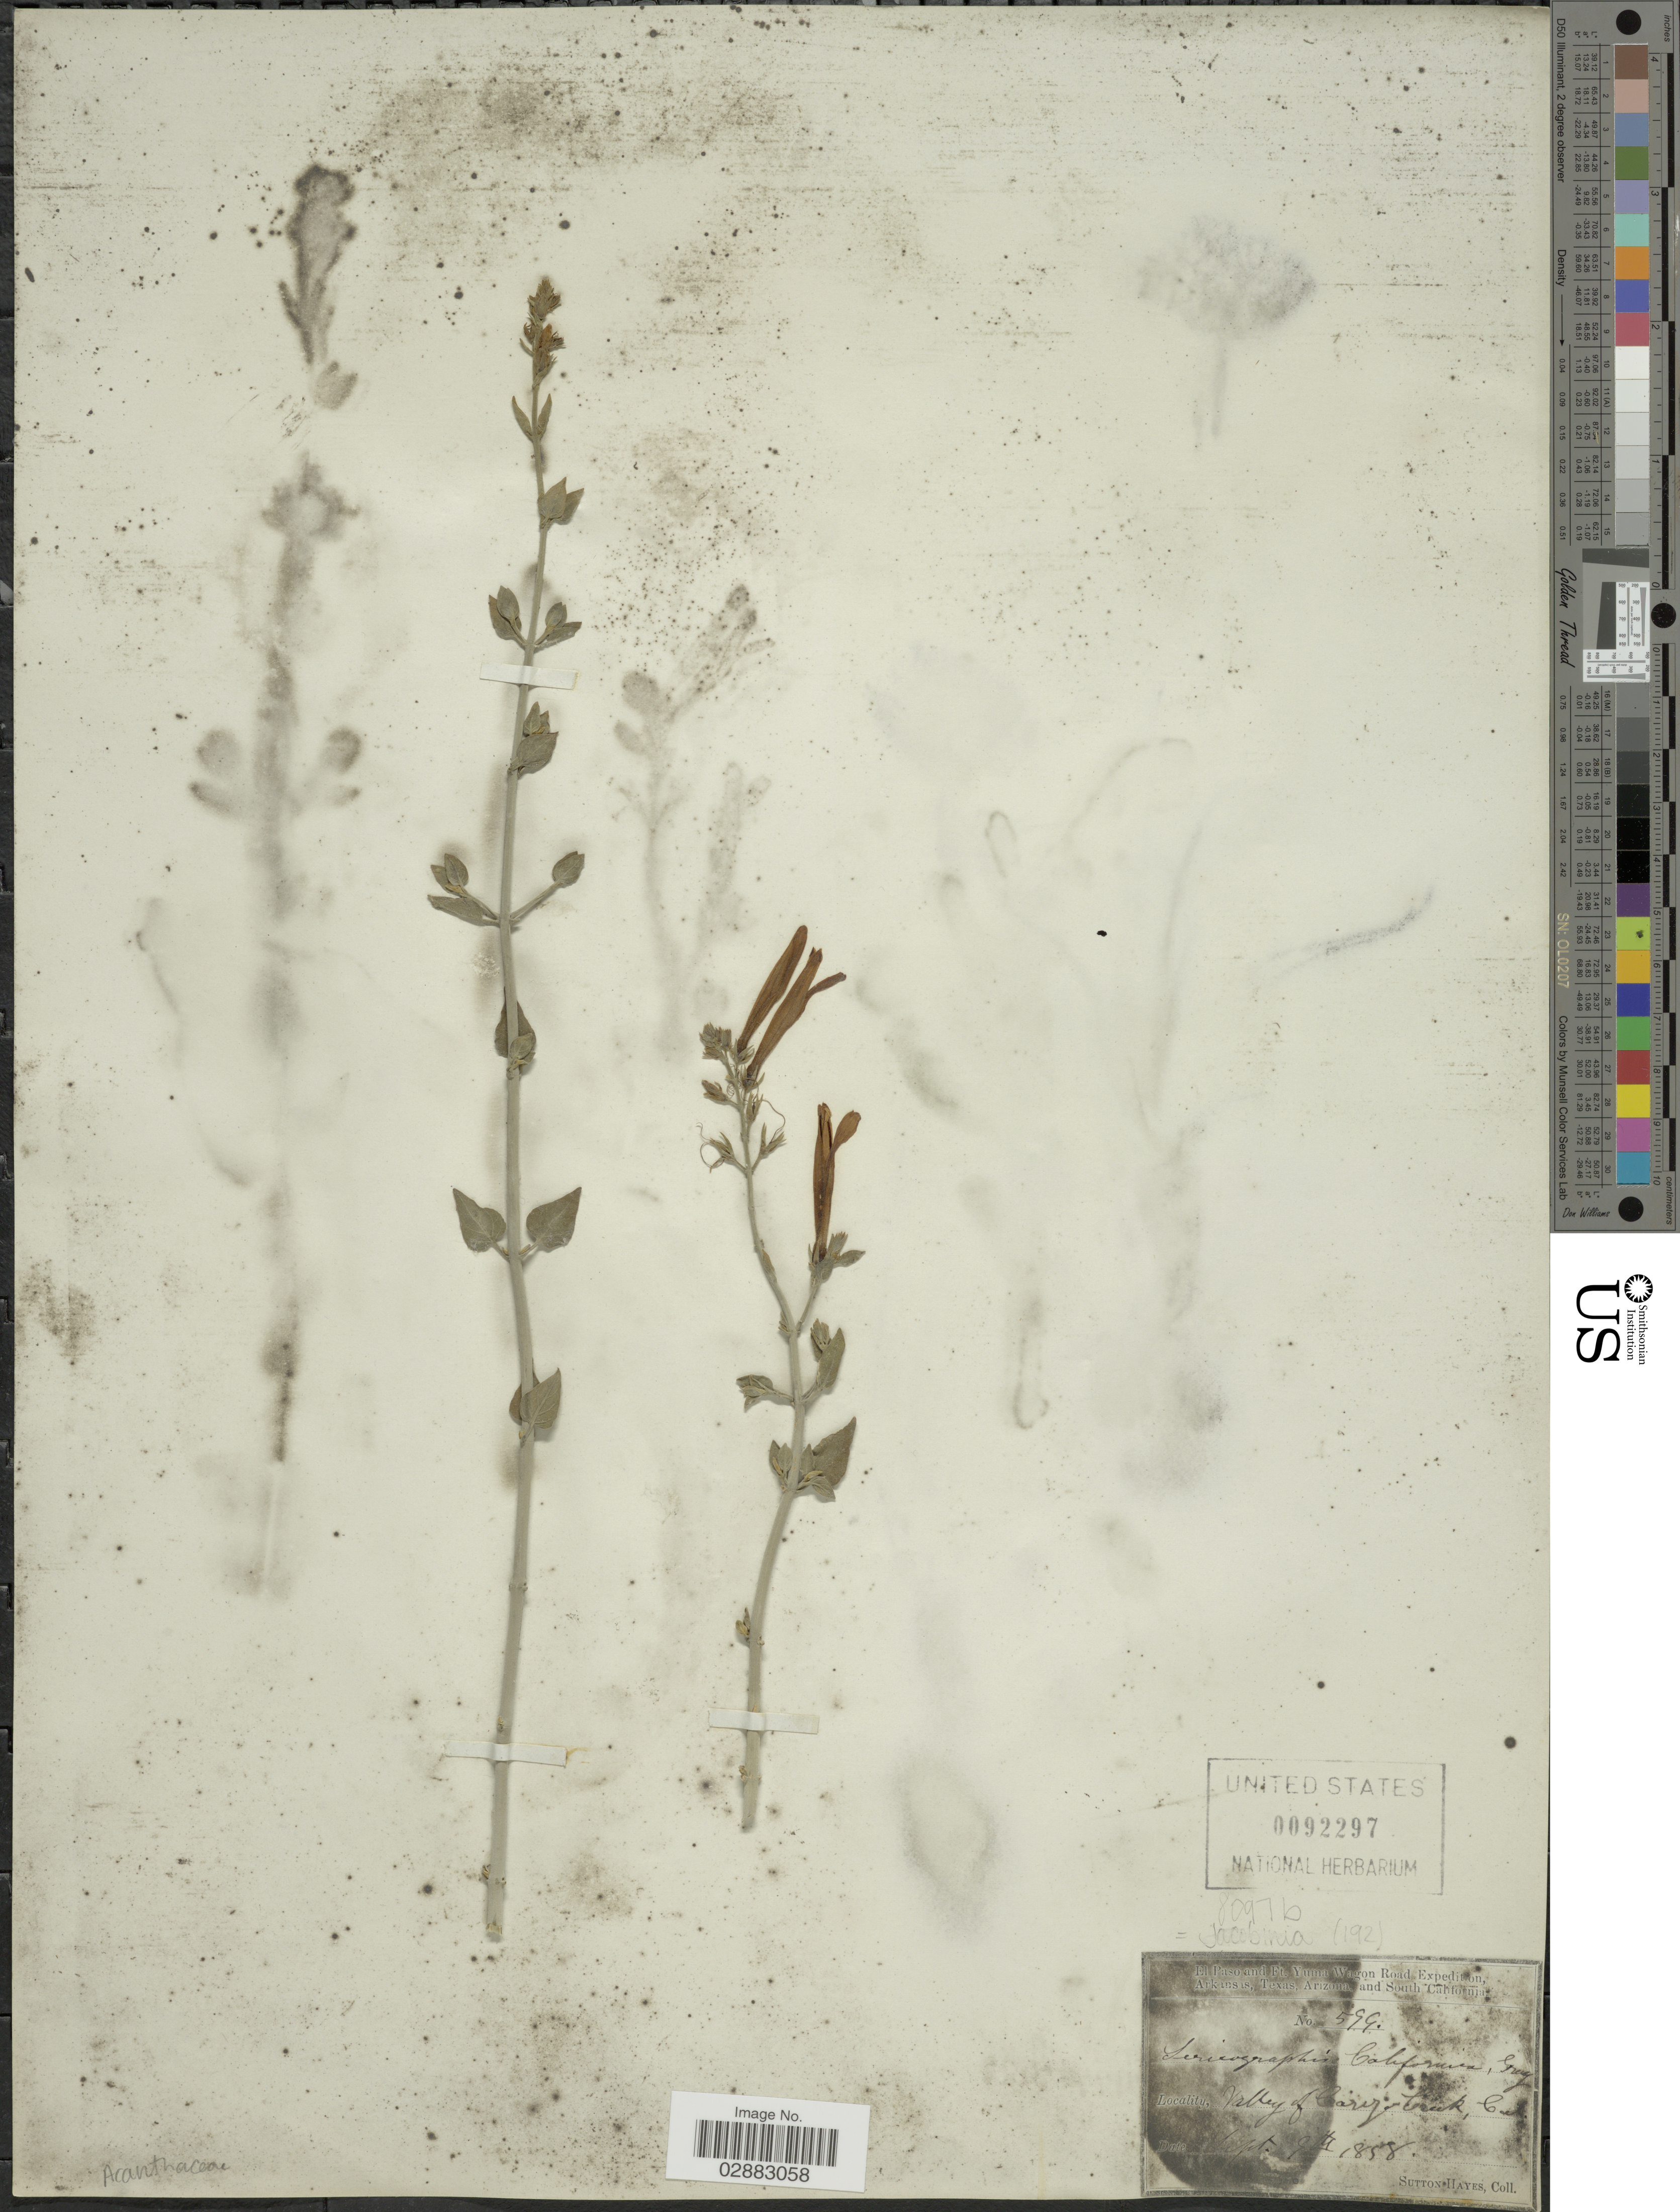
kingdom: Plantae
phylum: Tracheophyta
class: Magnoliopsida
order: Lamiales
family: Acanthaceae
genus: Beloperone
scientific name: Beloperone californica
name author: Benth.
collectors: S. Hayes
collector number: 599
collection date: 1858-09-09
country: United States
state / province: California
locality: South California. Valley of Carizo Creek, Cal. S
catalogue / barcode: US 92297